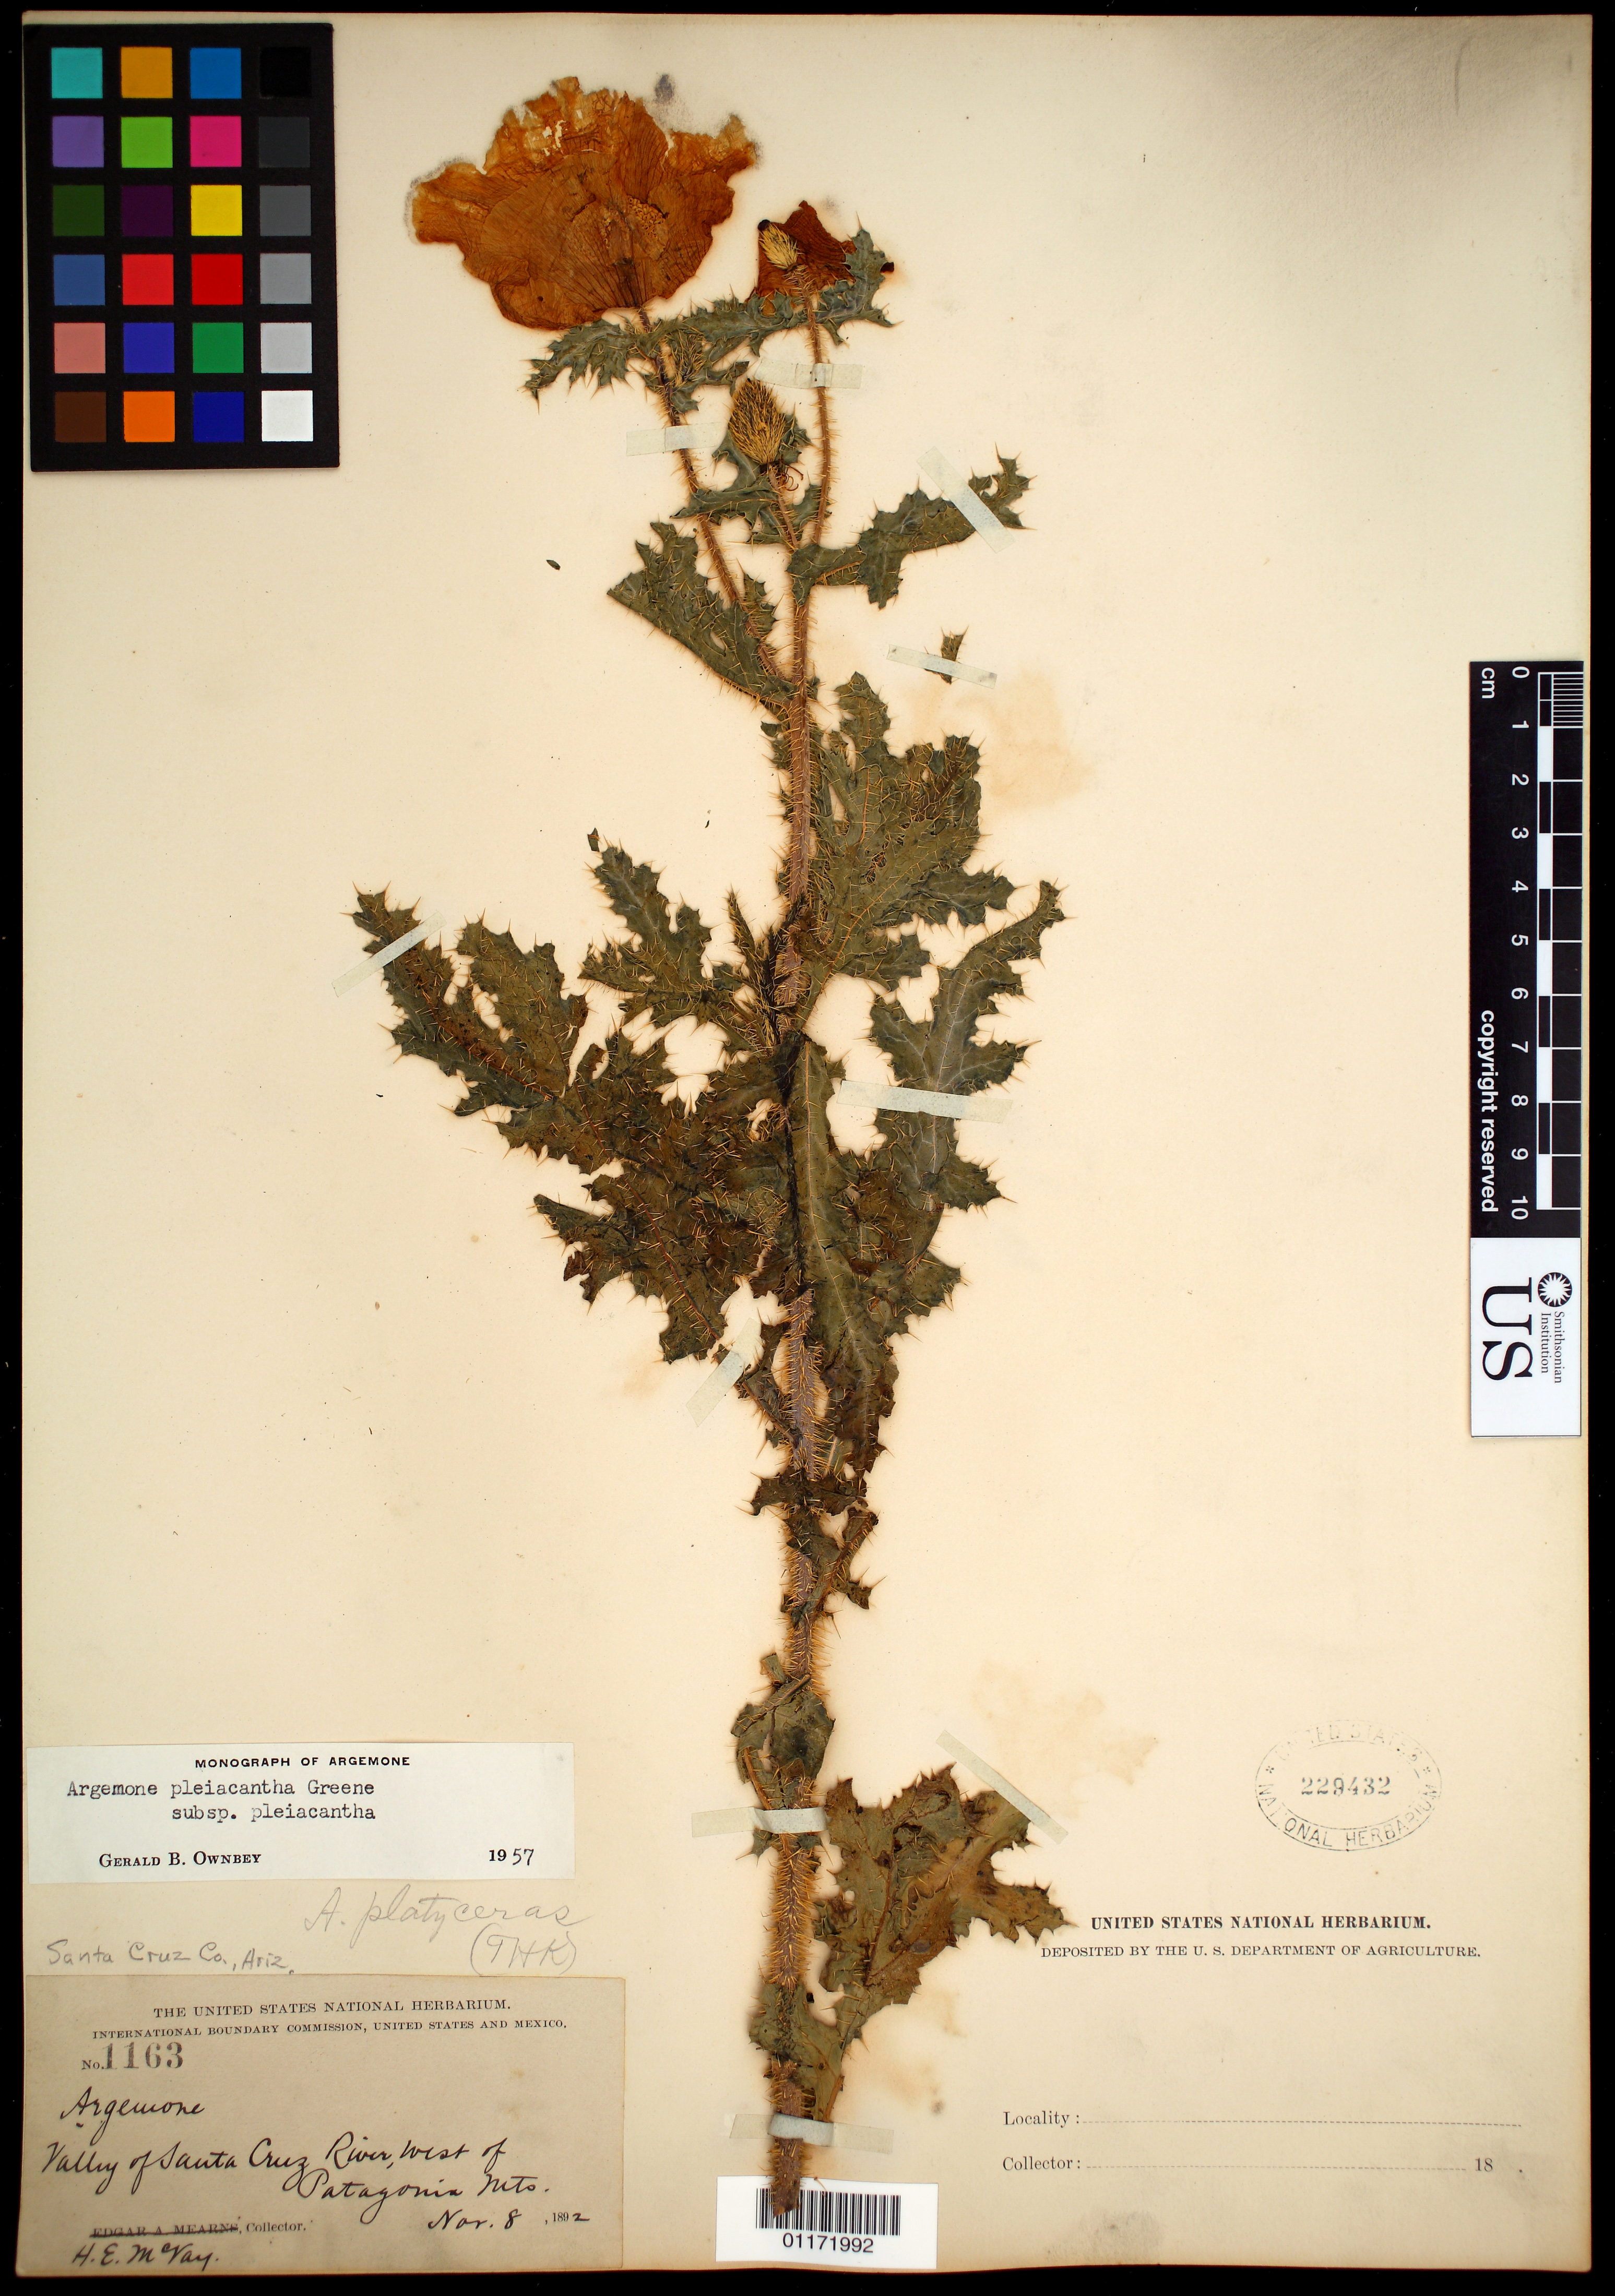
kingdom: Plantae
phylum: Tracheophyta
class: Magnoliopsida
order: Ranunculales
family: Papaveraceae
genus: Argemone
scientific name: Argemone pleiacantha subsp. pleiacantha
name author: Greene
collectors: H. E. McVay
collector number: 1163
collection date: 1892-11-08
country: United States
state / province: Arizona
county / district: Santa Cruz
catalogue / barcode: US 229432